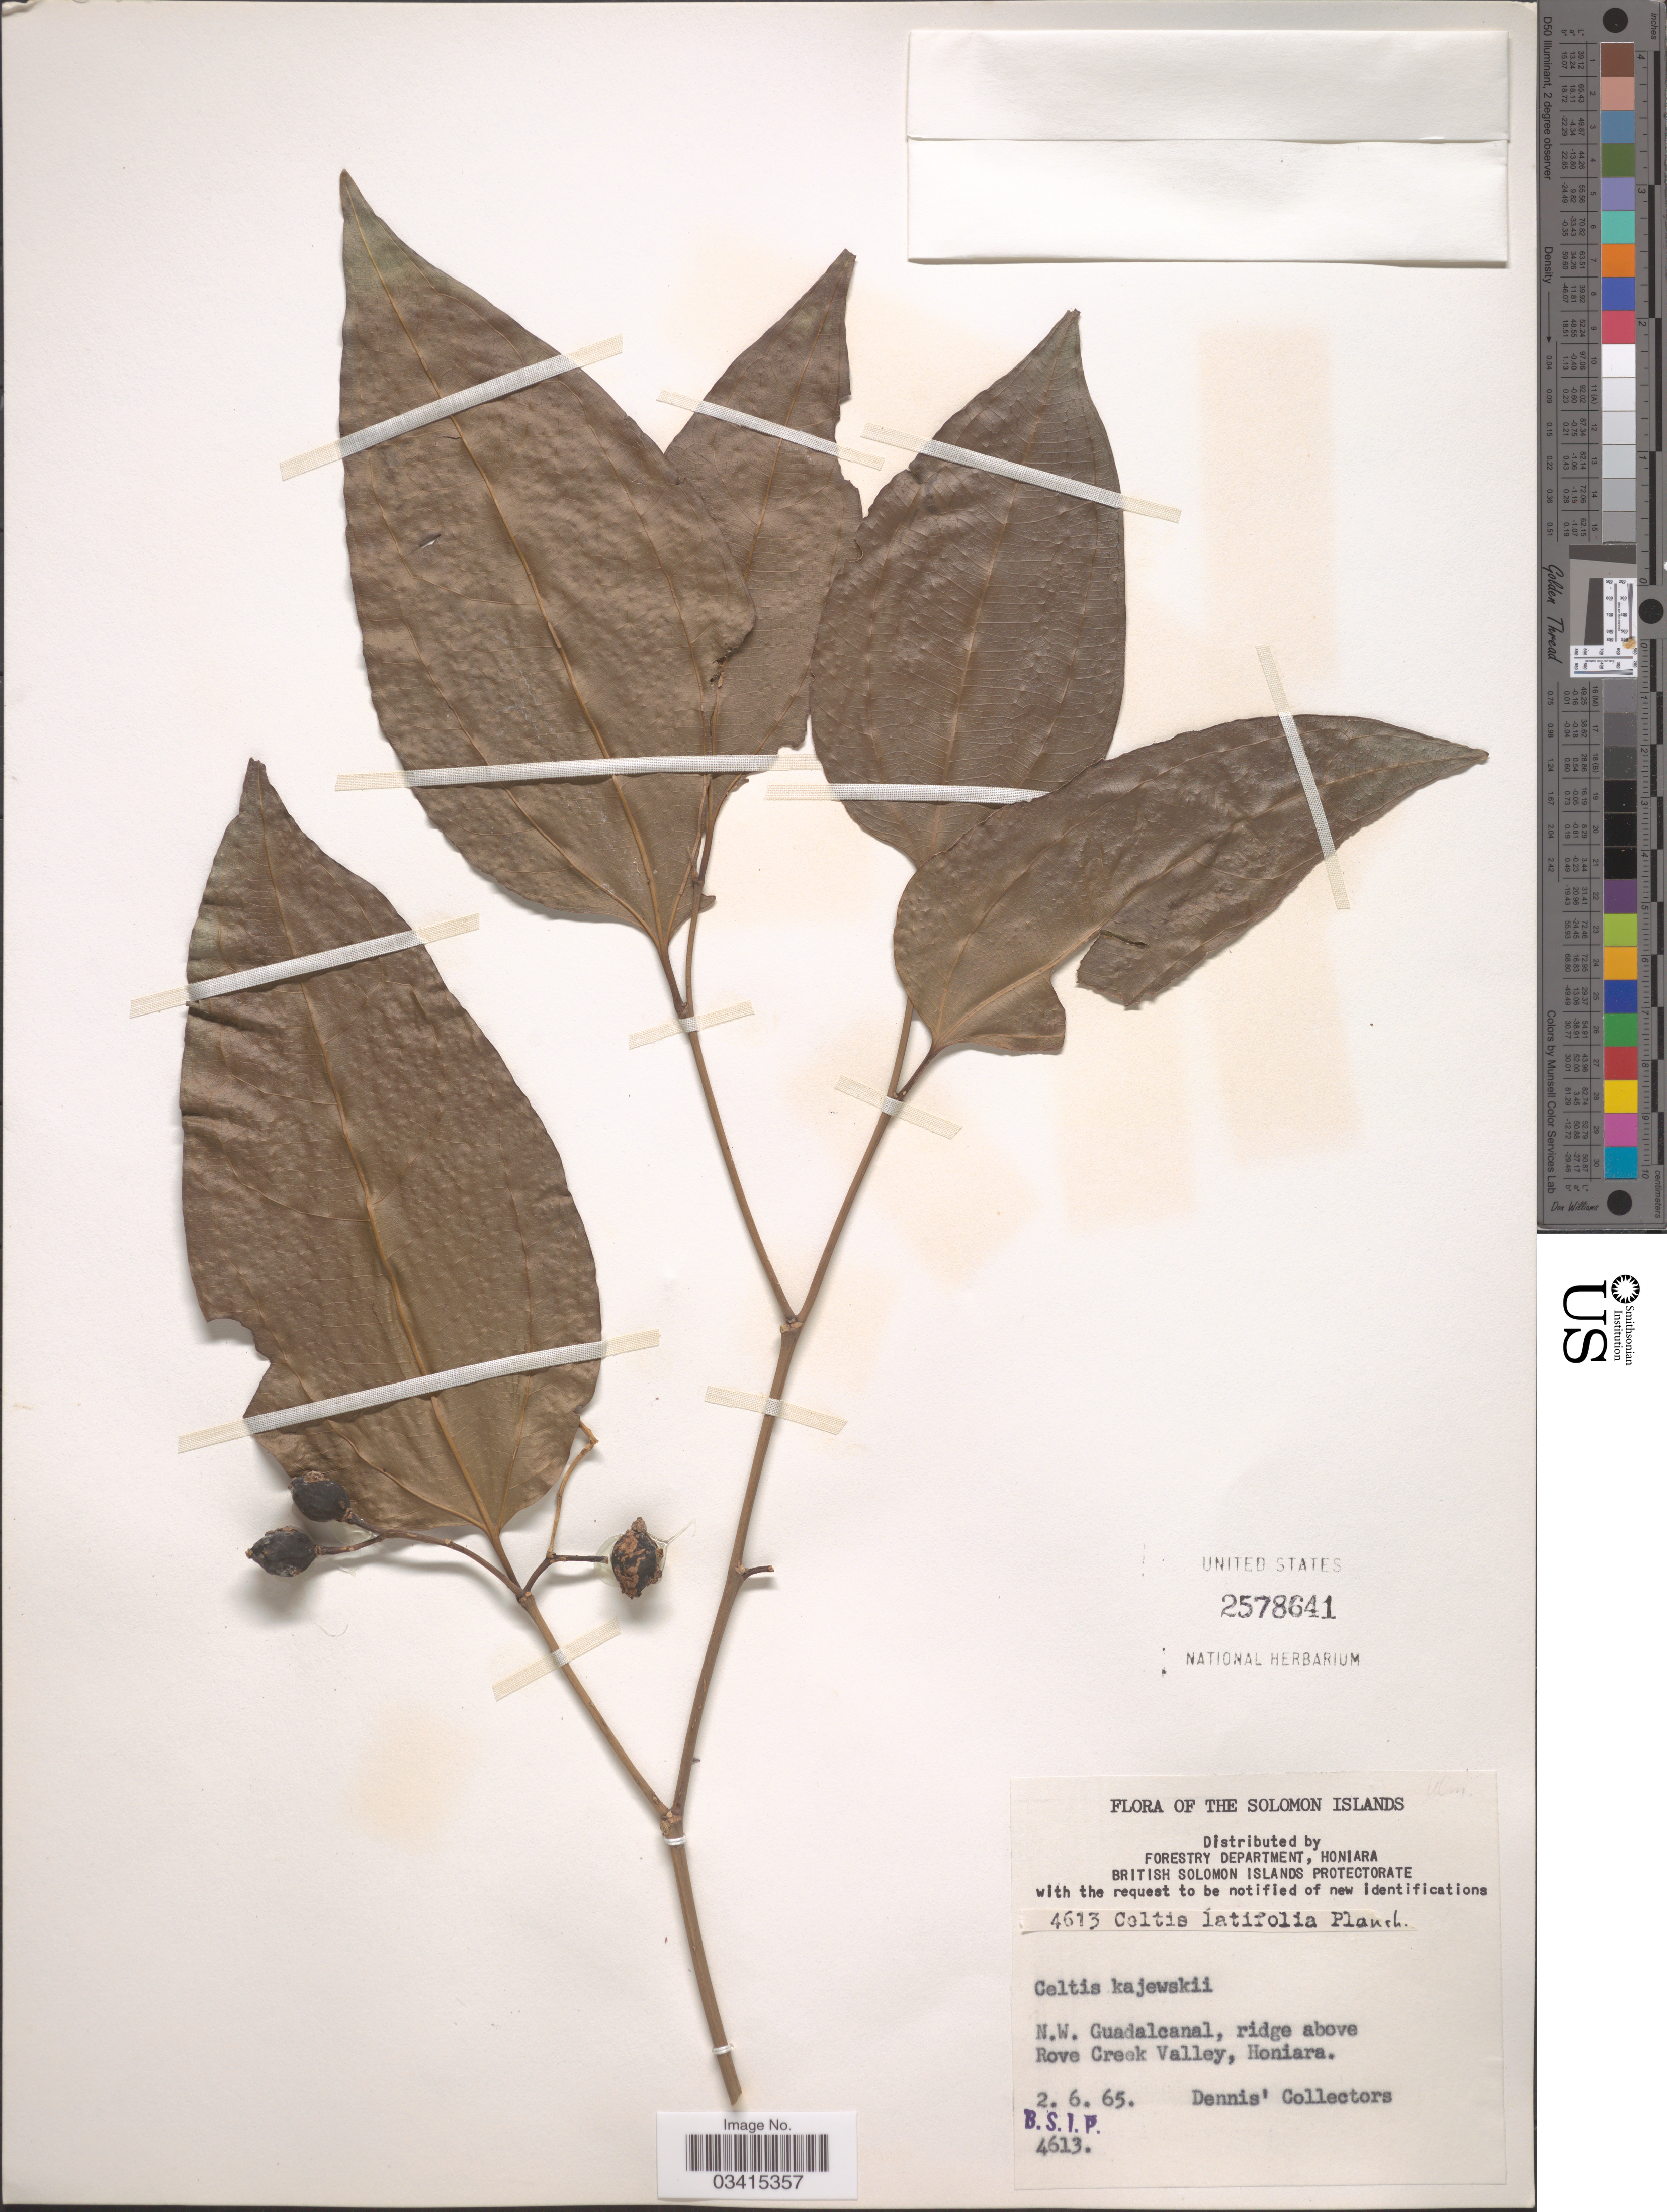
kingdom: Plantae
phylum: Tracheophyta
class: Magnoliopsida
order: Rosales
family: Cannabaceae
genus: Celtis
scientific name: Celtis latifolia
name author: (Blume) Planch.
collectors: Dennis' Collectors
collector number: B.S.I.P. 4613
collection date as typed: Transcribed d/m/y: 2/6/65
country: Solomon Islands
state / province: Solomon Islands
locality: N.W. Guadalcanal, ridge above Rove Creek Valley, Honiara.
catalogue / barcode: US 2578641